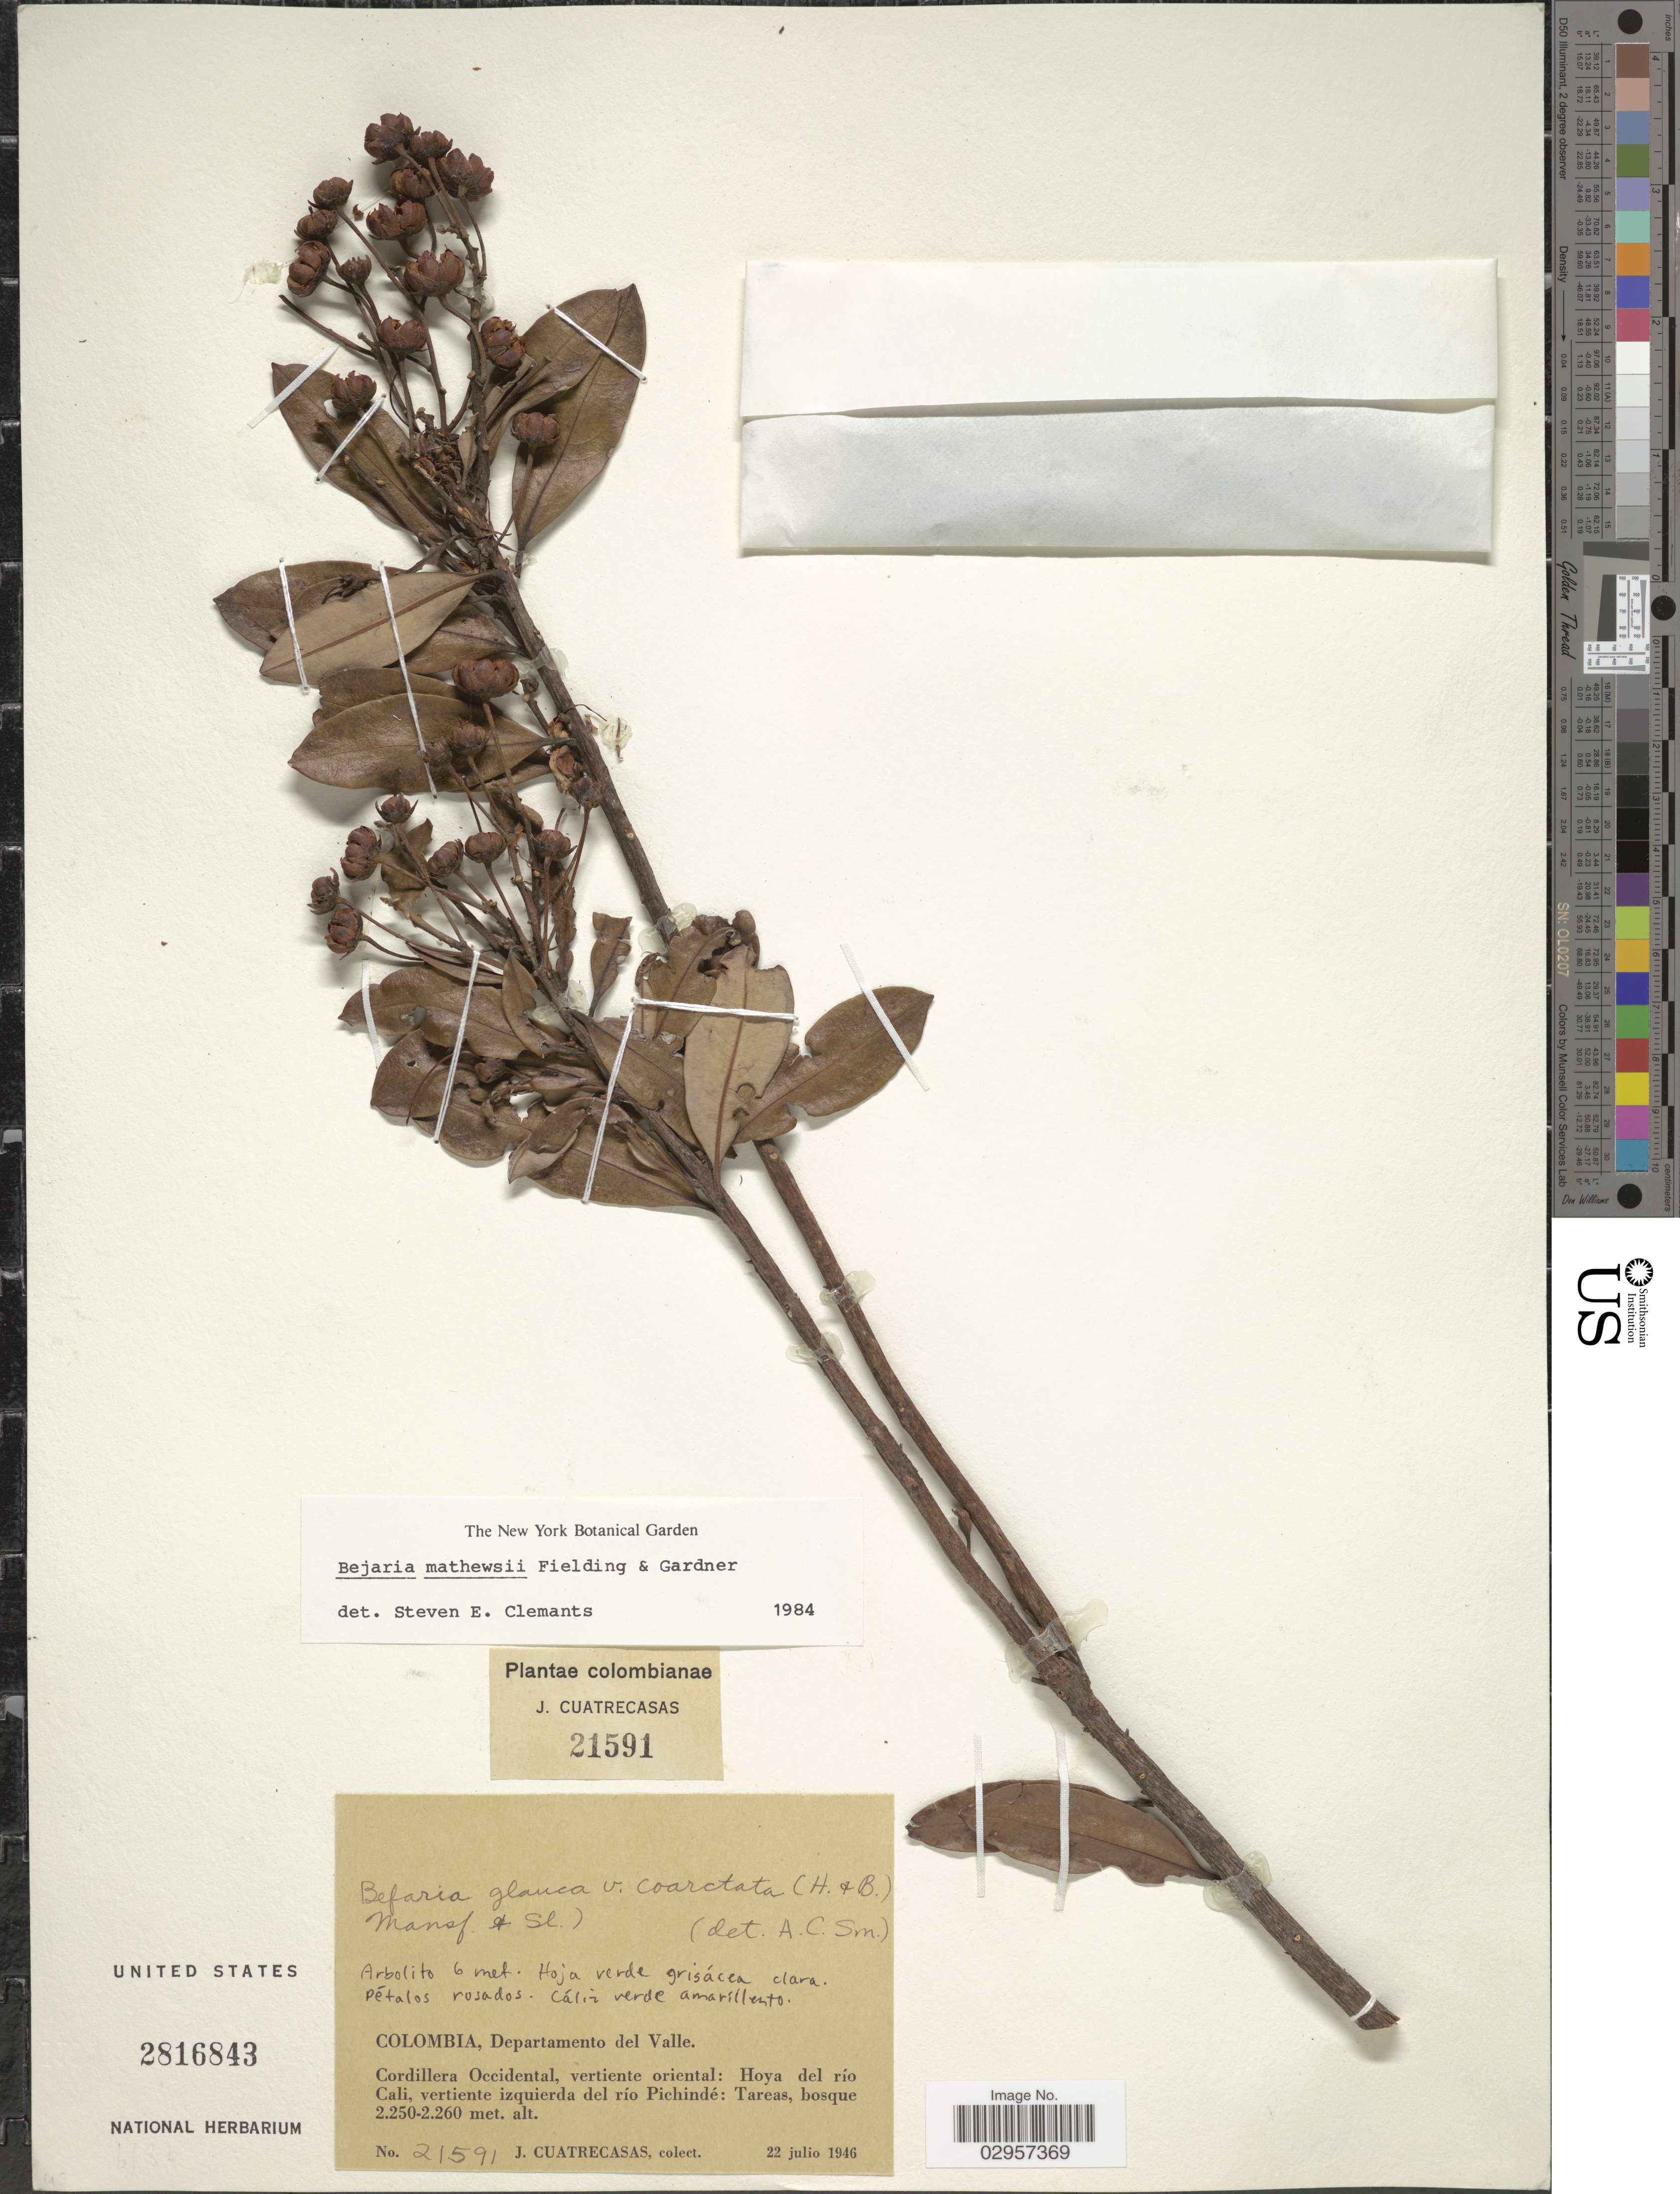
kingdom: Plantae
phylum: Tracheophyta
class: Magnoliopsida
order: Ericales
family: Ericaceae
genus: Bejaria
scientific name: Bejaria mathewsii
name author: Fielding & Gardner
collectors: J. Cuatrecasas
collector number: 21591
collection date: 1946-07-22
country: Colombia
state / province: Valle del Cauca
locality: Departamento del Valle, Cordillera Central, vertiente oriental: Hoya del río Cali, vertiente izquierda del río Pichindé: Tareas.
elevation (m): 2250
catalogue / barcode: US 2816843